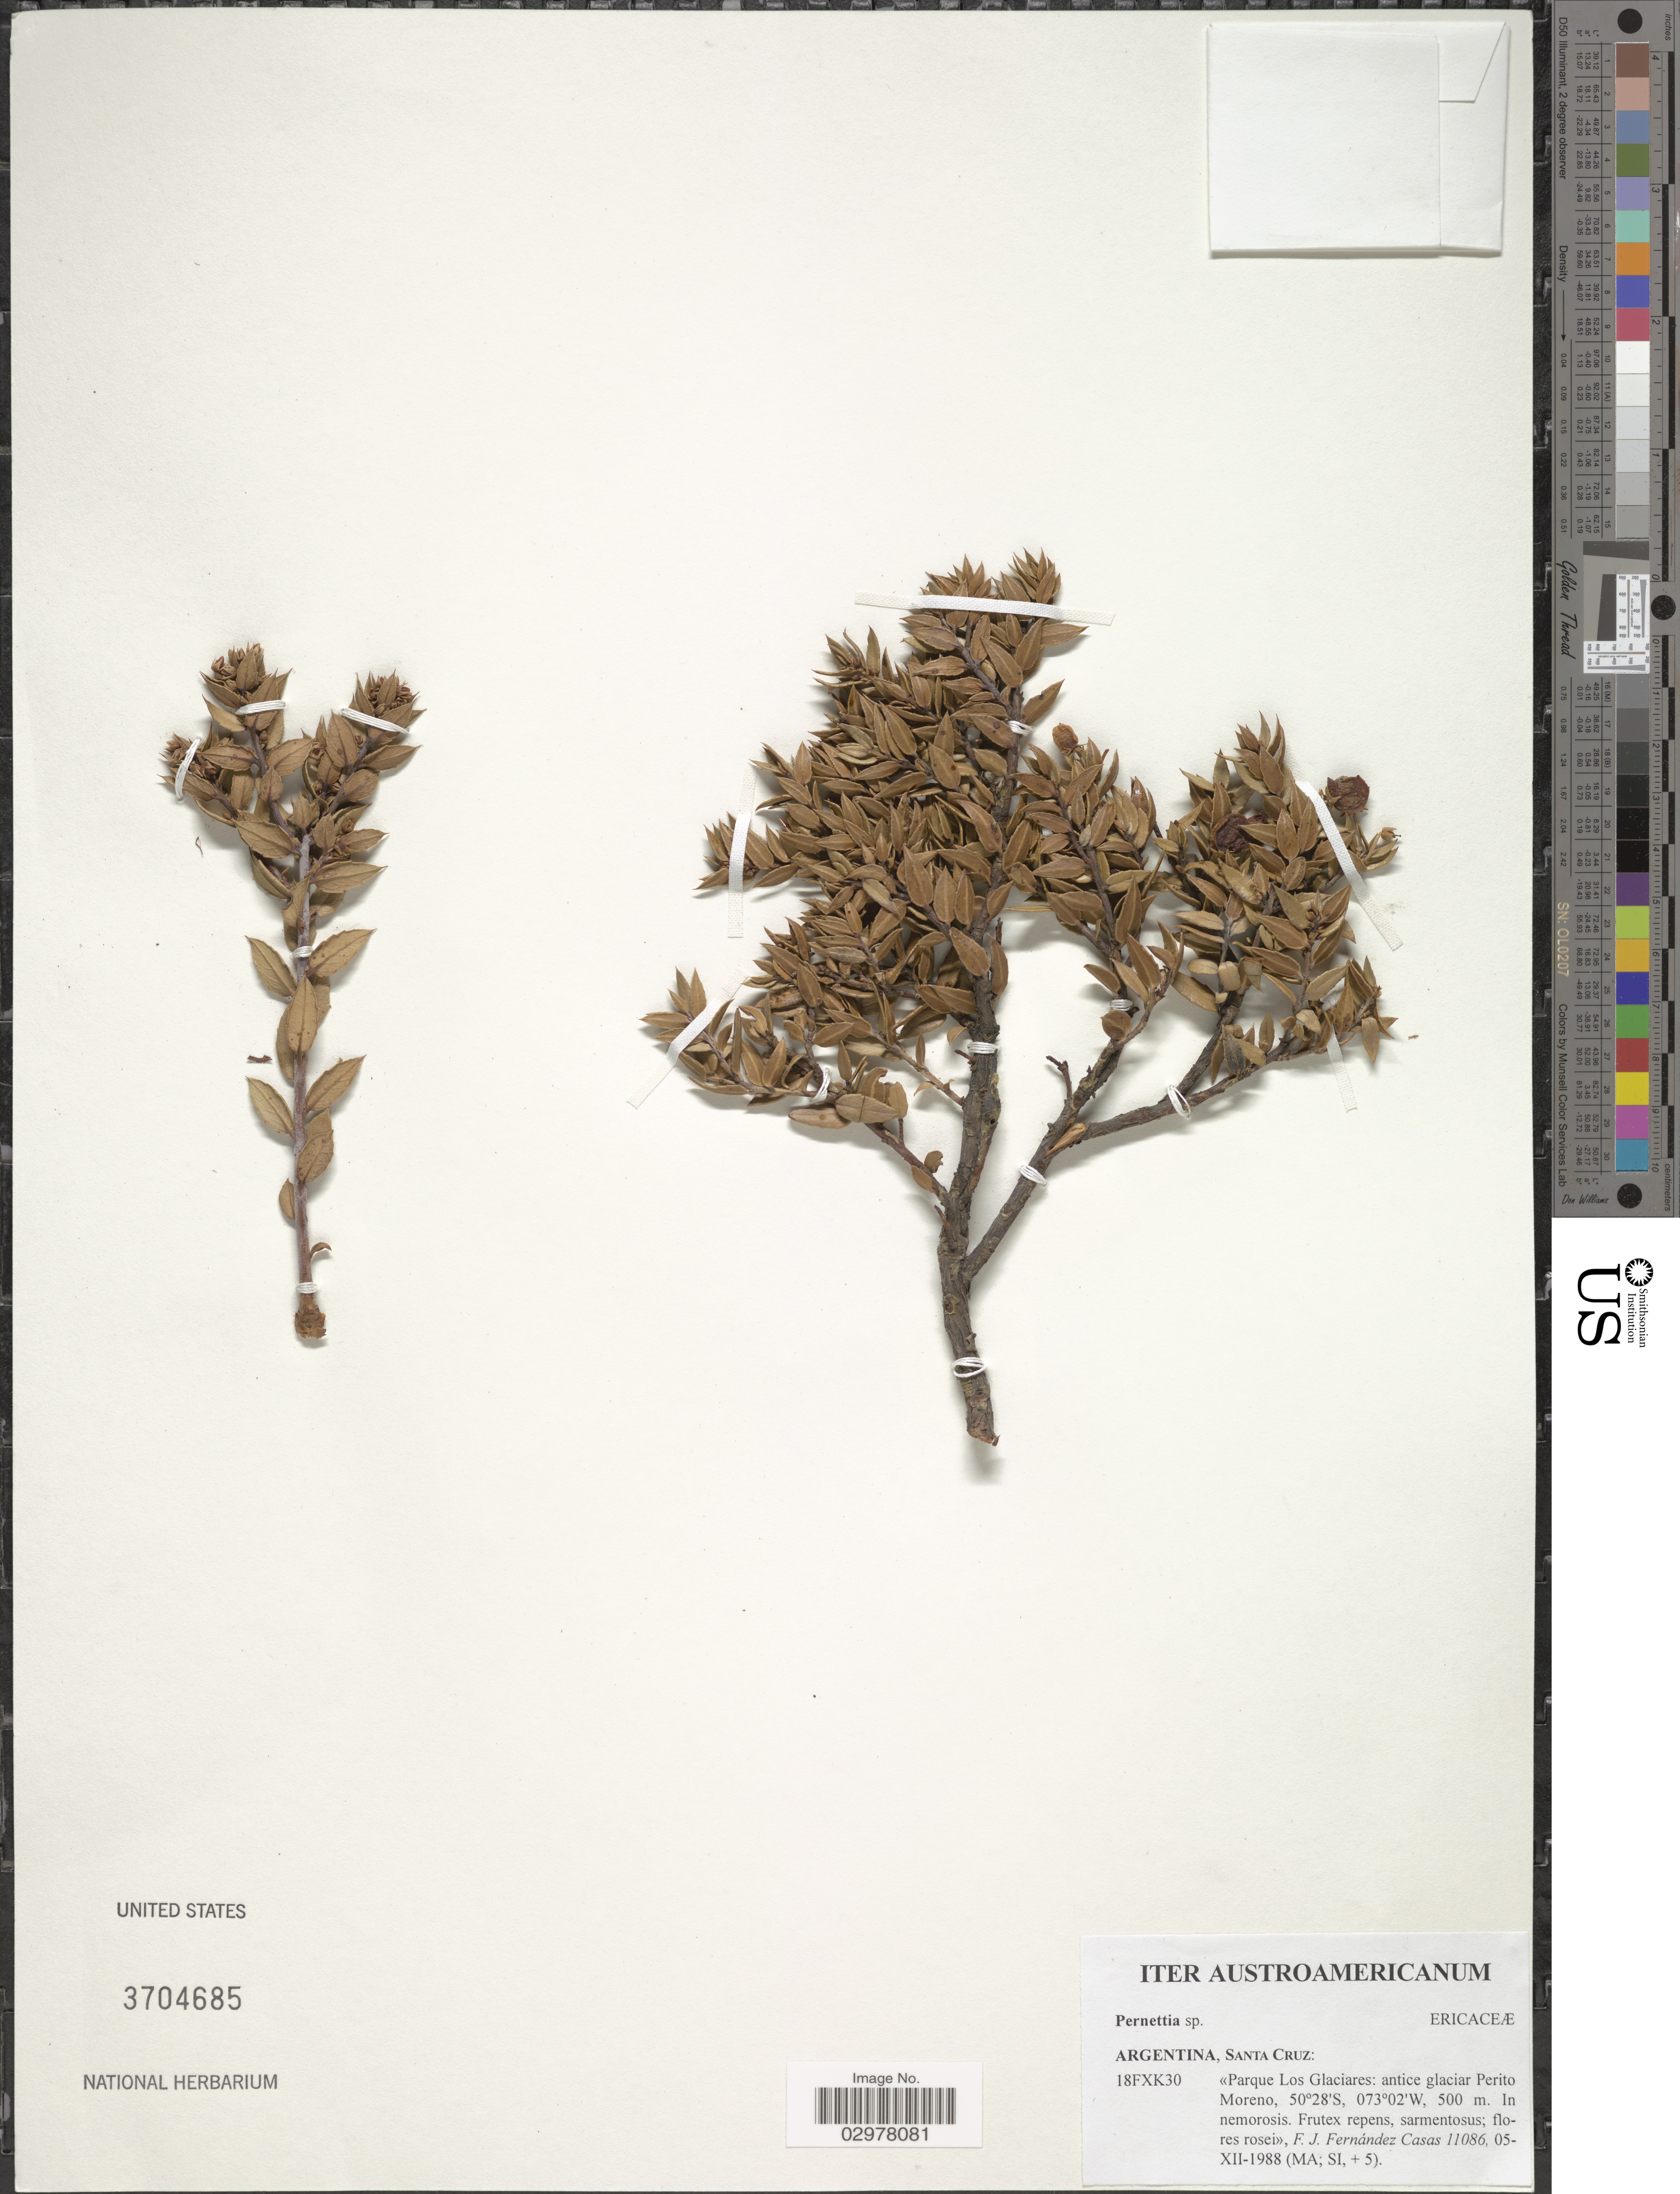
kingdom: Plantae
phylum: Tracheophyta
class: Magnoliopsida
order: Ericales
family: Ericaceae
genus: Pernettya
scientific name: Pernettya sp.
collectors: F. Fernández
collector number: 11086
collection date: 1988-12-05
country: Argentina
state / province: Santa Cruz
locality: << Parque Los Glaciares: antice glaciar Perito Moreno>>.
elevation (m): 500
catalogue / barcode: US 3704685